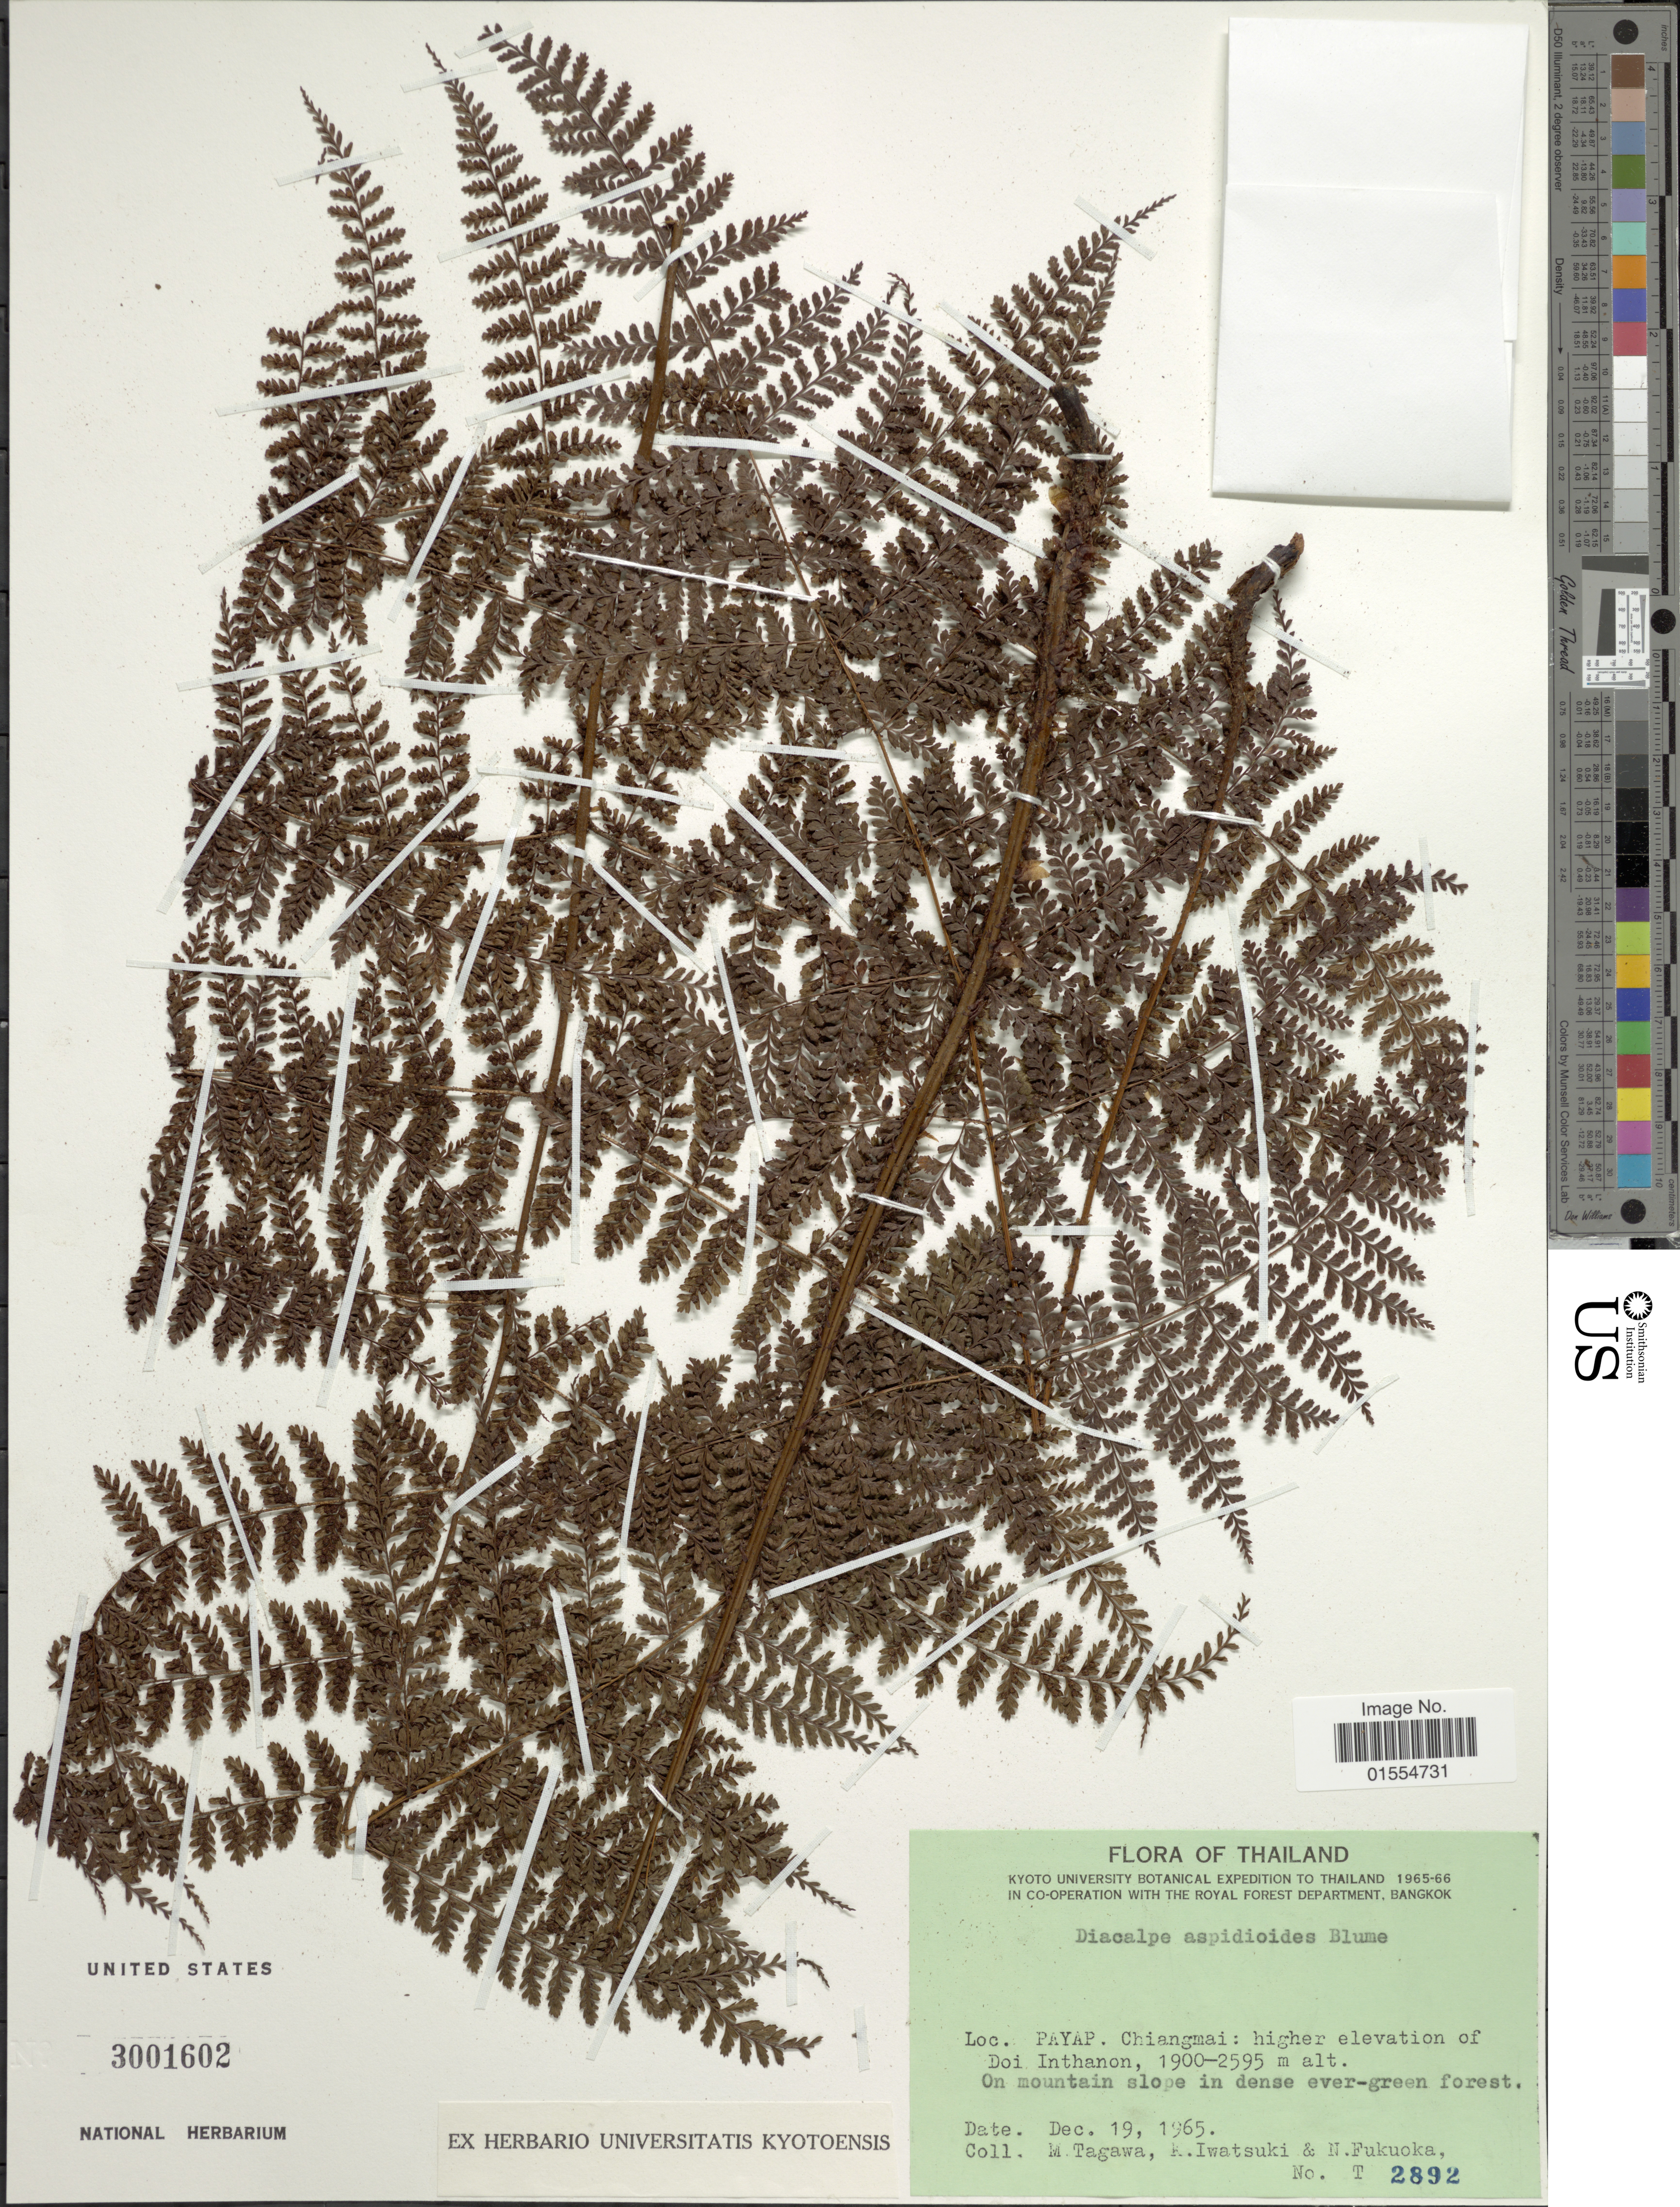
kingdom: Plantae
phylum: Tracheophyta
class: Polypodiopsida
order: Polypodiales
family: Dryopteridaceae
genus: Dryopteris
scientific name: Dryopteris pseudocaenopteris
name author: (Kunze) Li Bing Zhang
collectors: M. Tagawa, K. Iwatsuki & N. Fukuoka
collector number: T2892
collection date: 1965-12-19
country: Thailand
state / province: Chiang Mai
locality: Thailand, Payap, Chiangmai: higher elevation of Doi Inthanon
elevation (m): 1900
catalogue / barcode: US 3001602